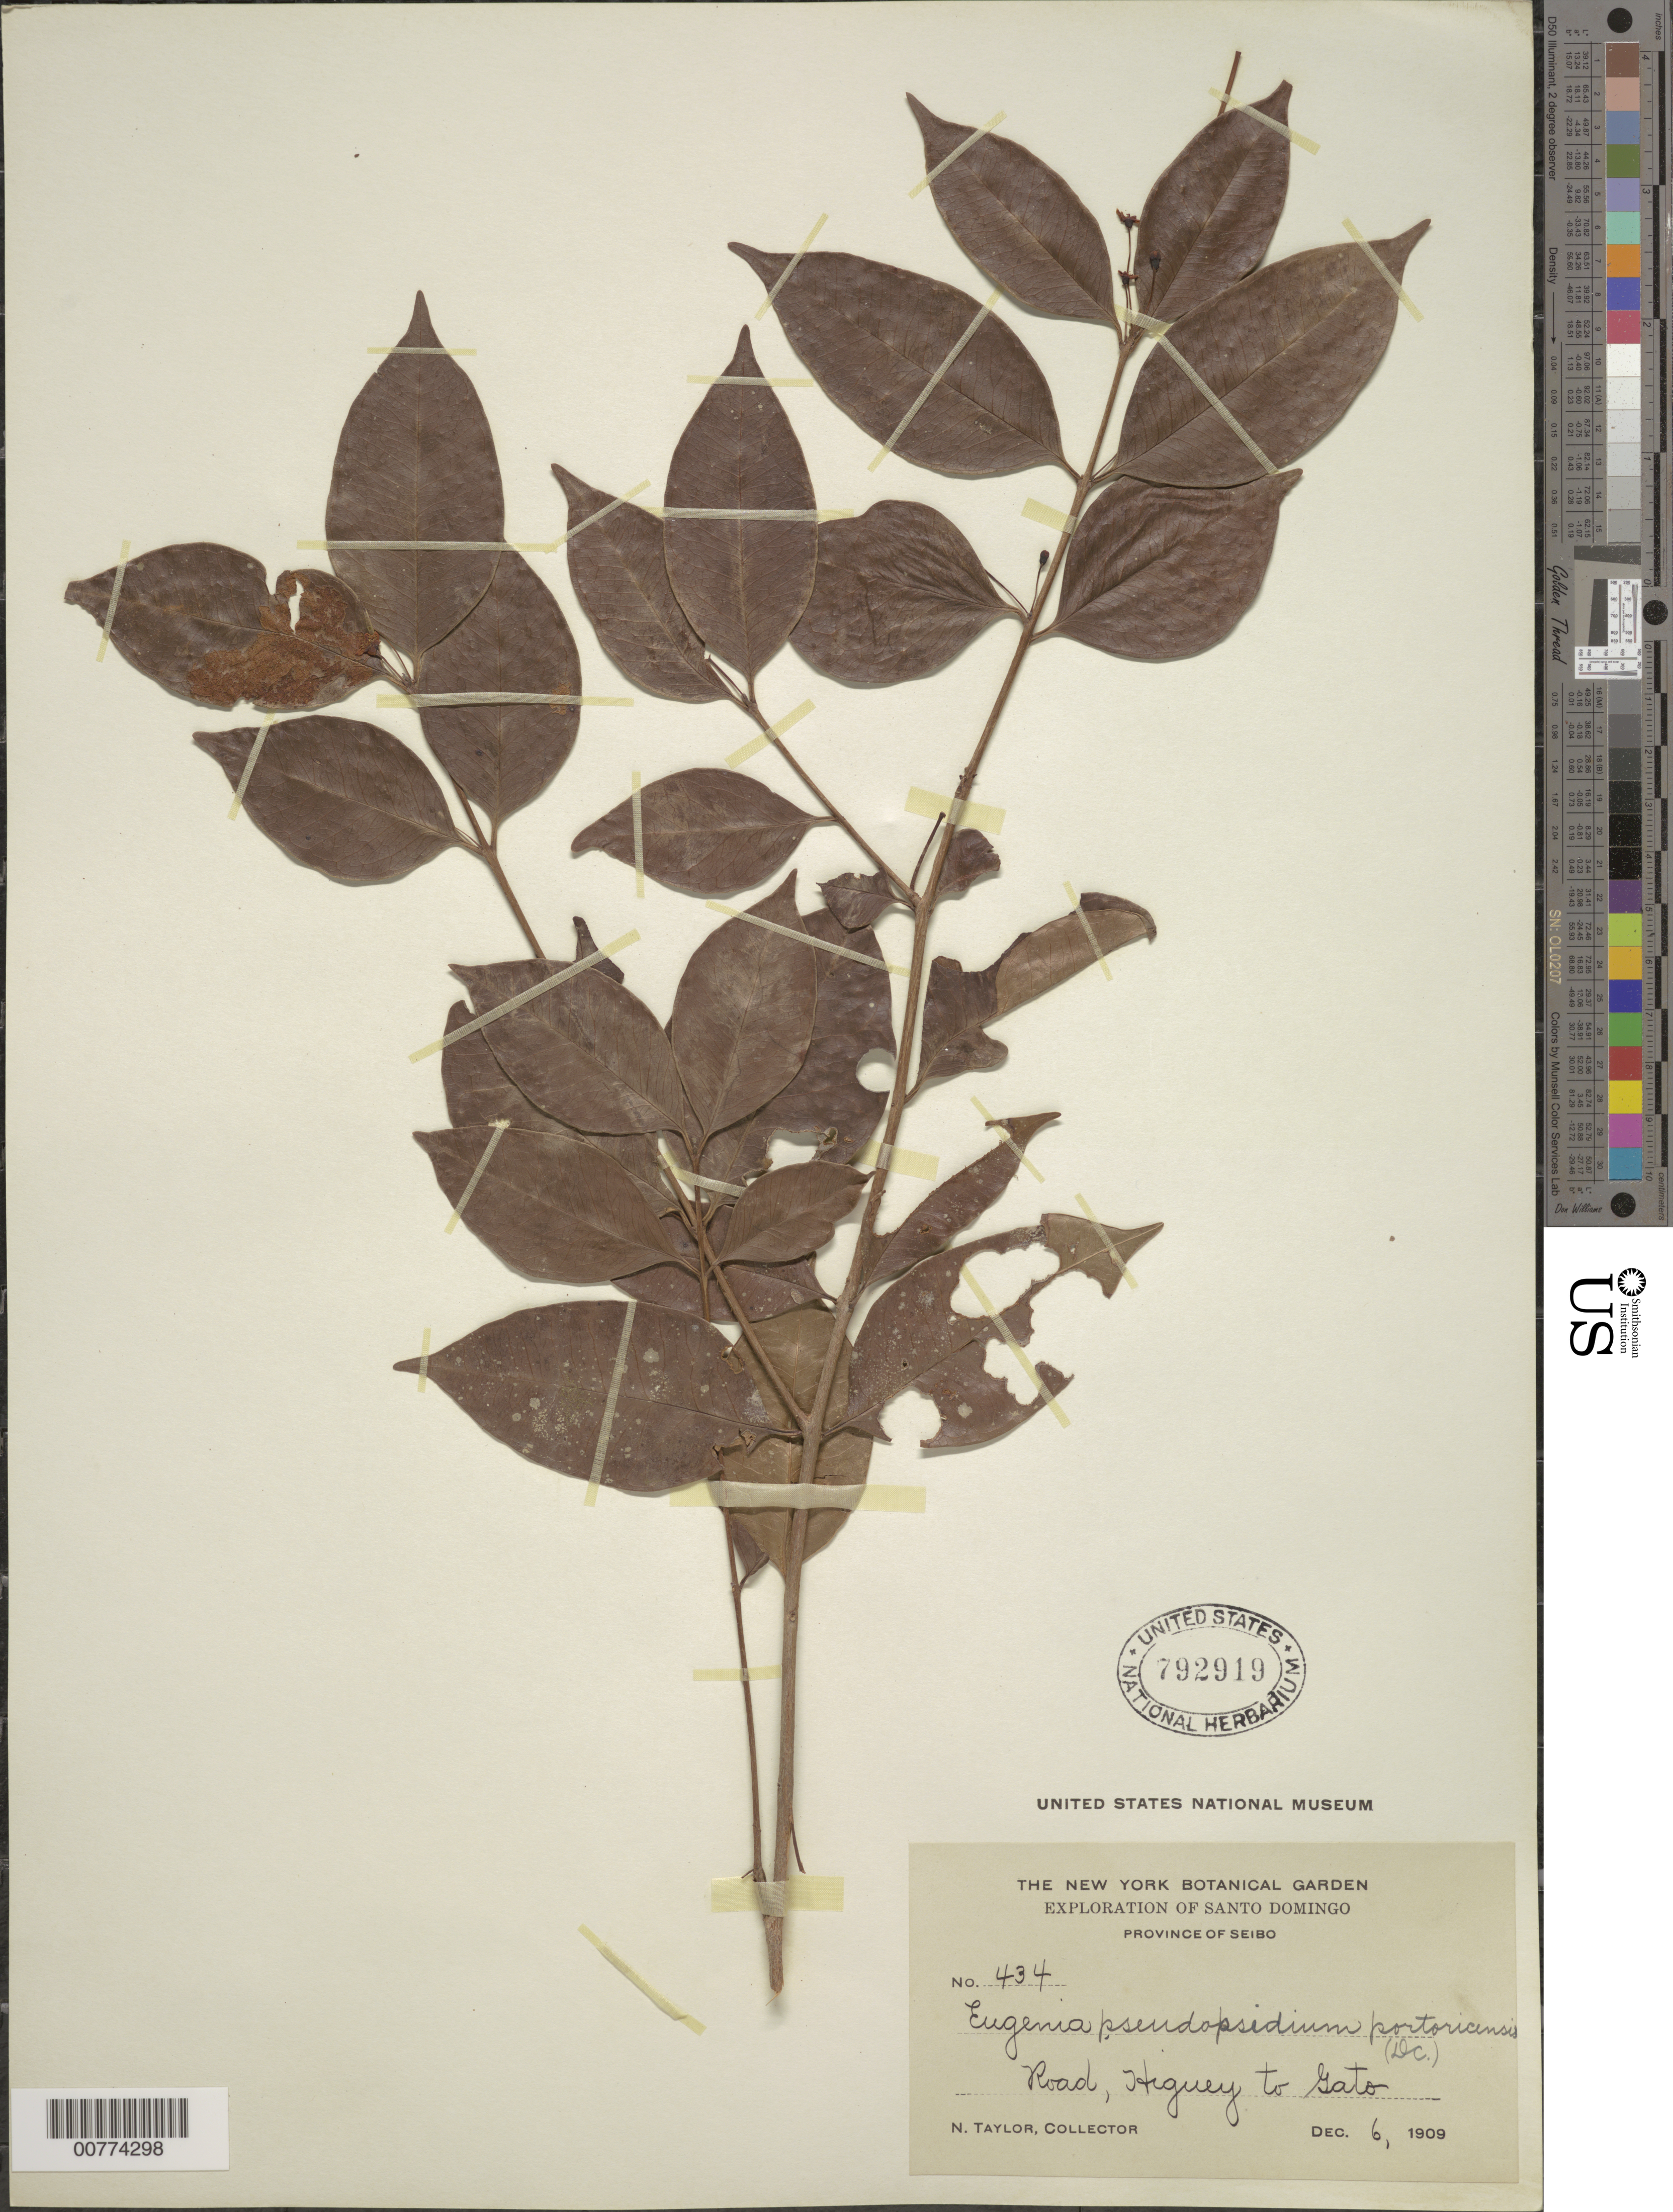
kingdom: Plantae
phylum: Tracheophyta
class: Magnoliopsida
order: Myrtales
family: Myrtaceae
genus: Eugenia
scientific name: Eugenia pseudopsidium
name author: Jacq.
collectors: N. Taylor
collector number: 434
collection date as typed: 06 Dec 1909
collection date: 1909-12-06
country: Dominican Republic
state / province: El Seibo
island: Hispaniola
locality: Road, Higüey to Gato.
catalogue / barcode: US 792919